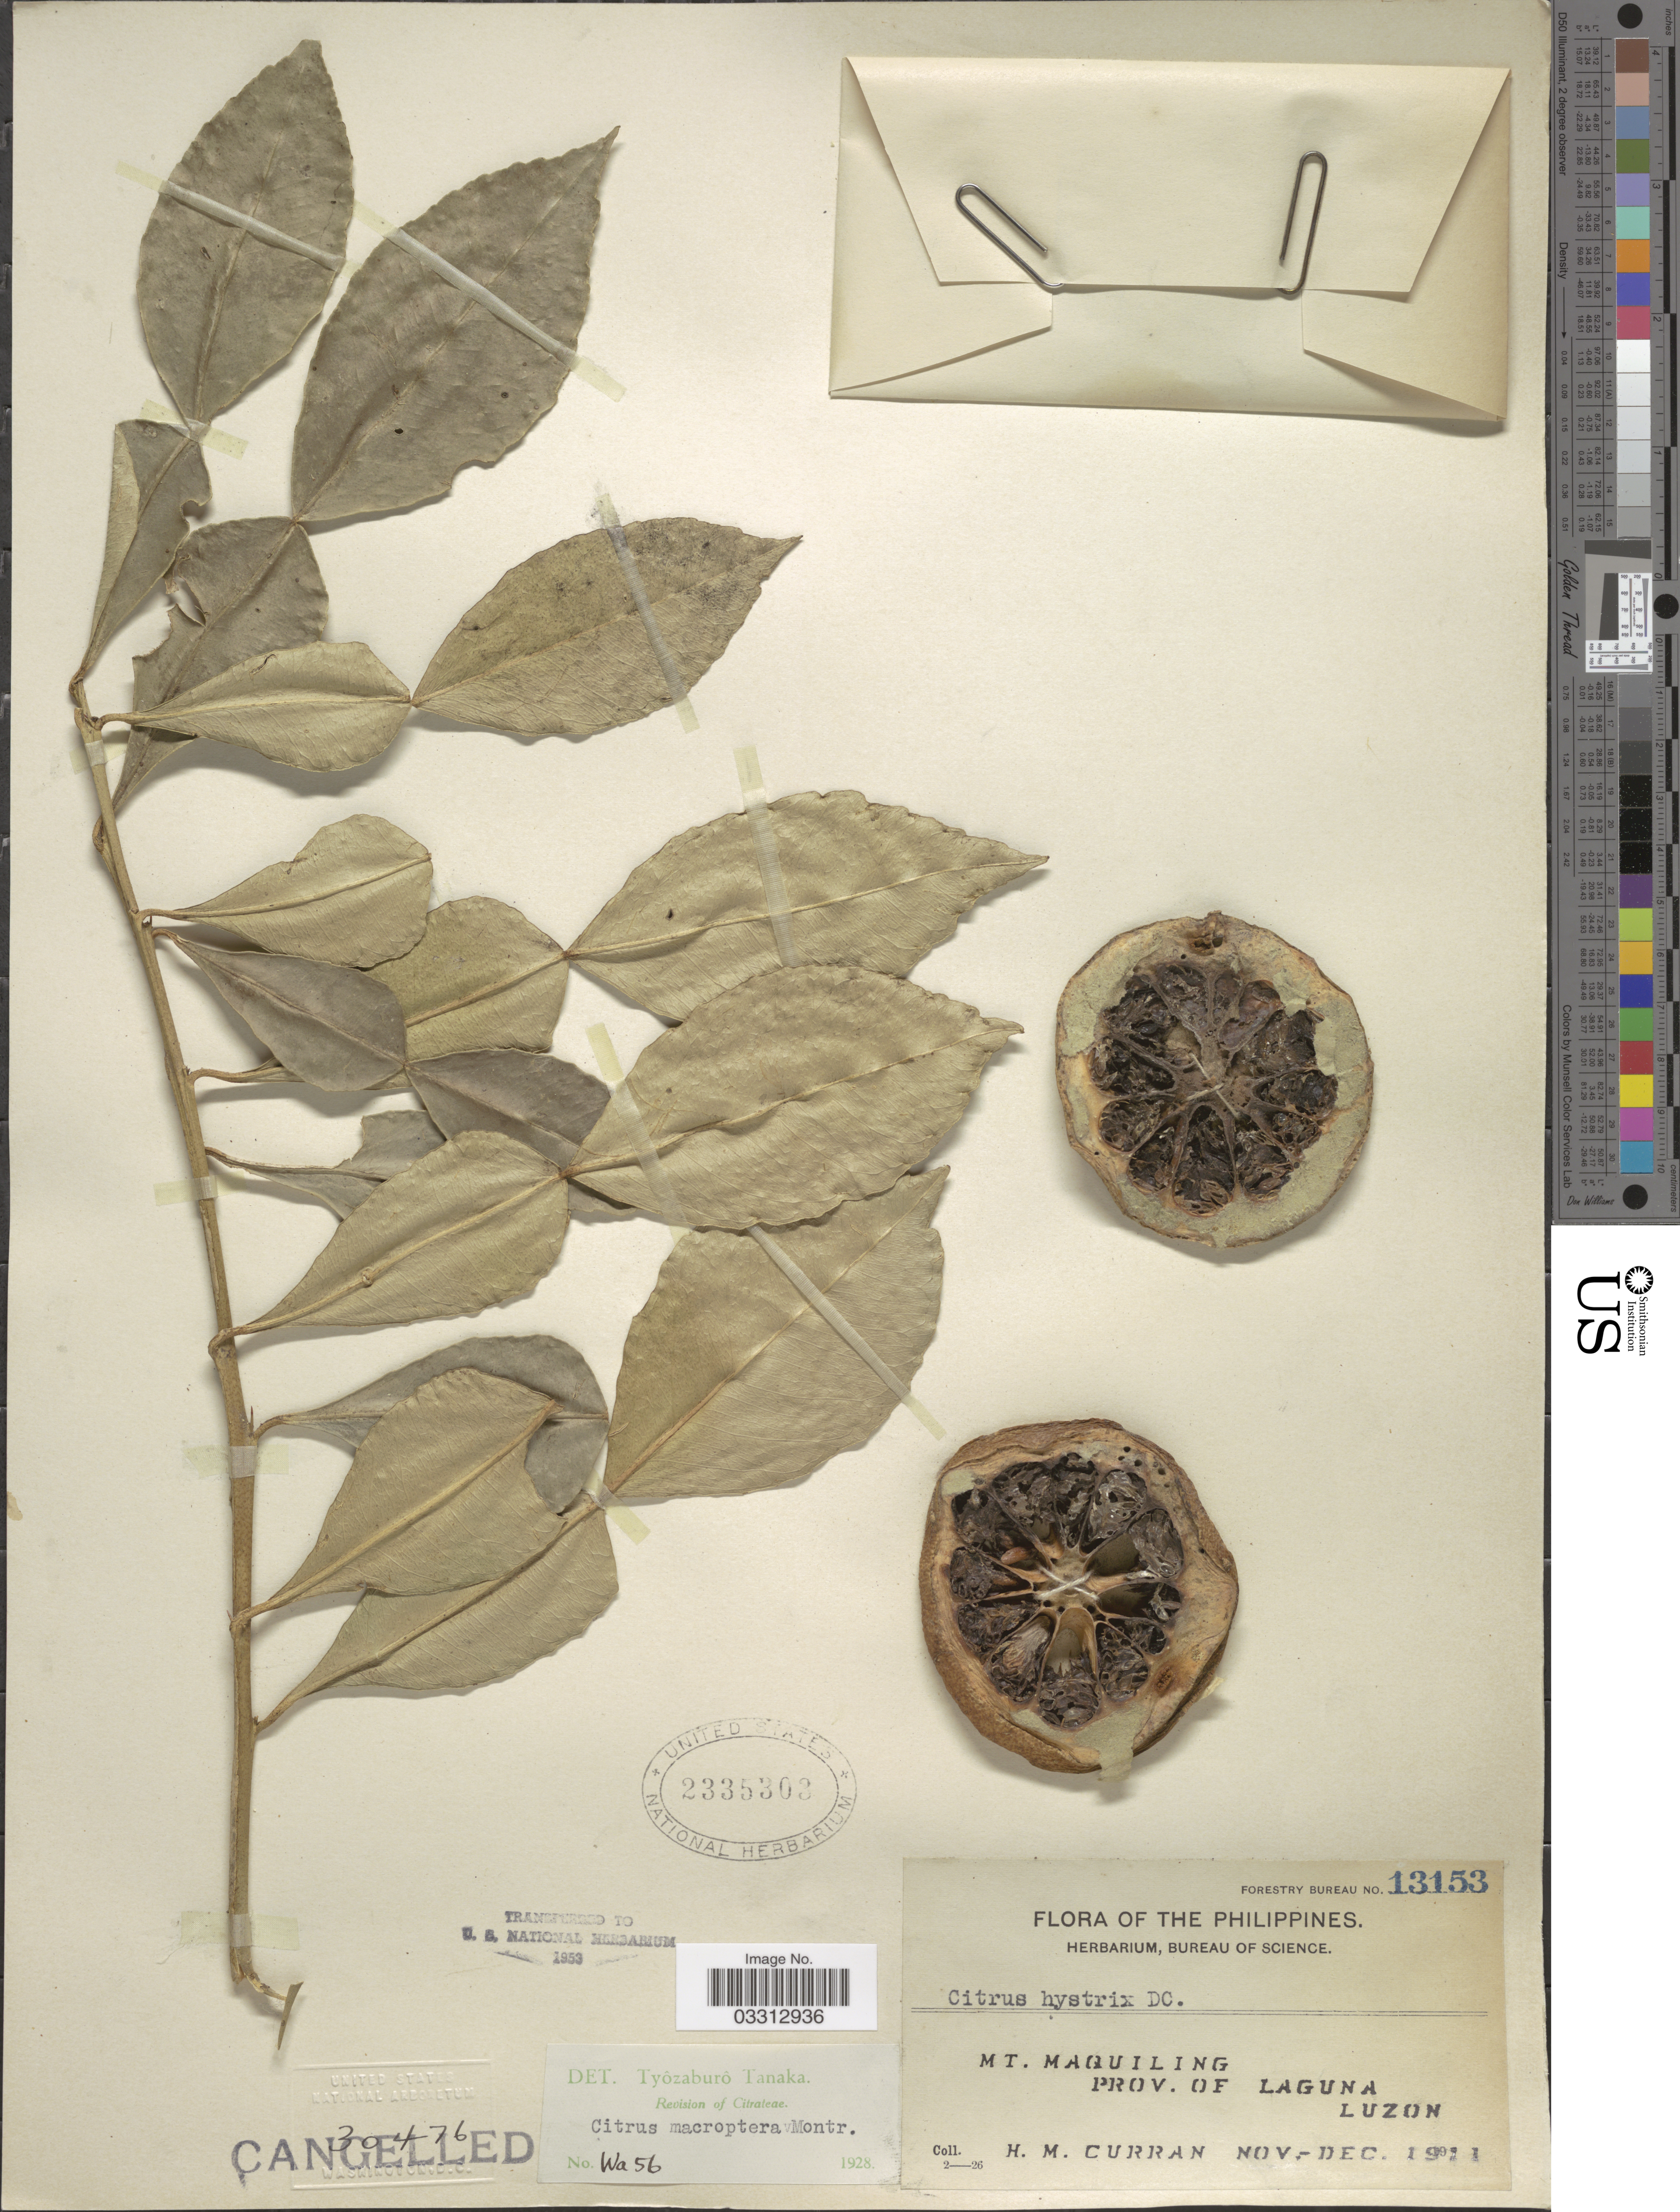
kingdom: Plantae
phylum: Tracheophyta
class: Magnoliopsida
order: Sapindales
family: Rutaceae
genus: Citrus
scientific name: Citrus macroptera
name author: Montrouz.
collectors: H. M. Curran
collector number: Forestry Bureau 13153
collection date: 1911-11/1911-12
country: Philippines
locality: Mt. Maquiling. Prov. of Laguna. Luzon.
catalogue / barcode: US 2335303